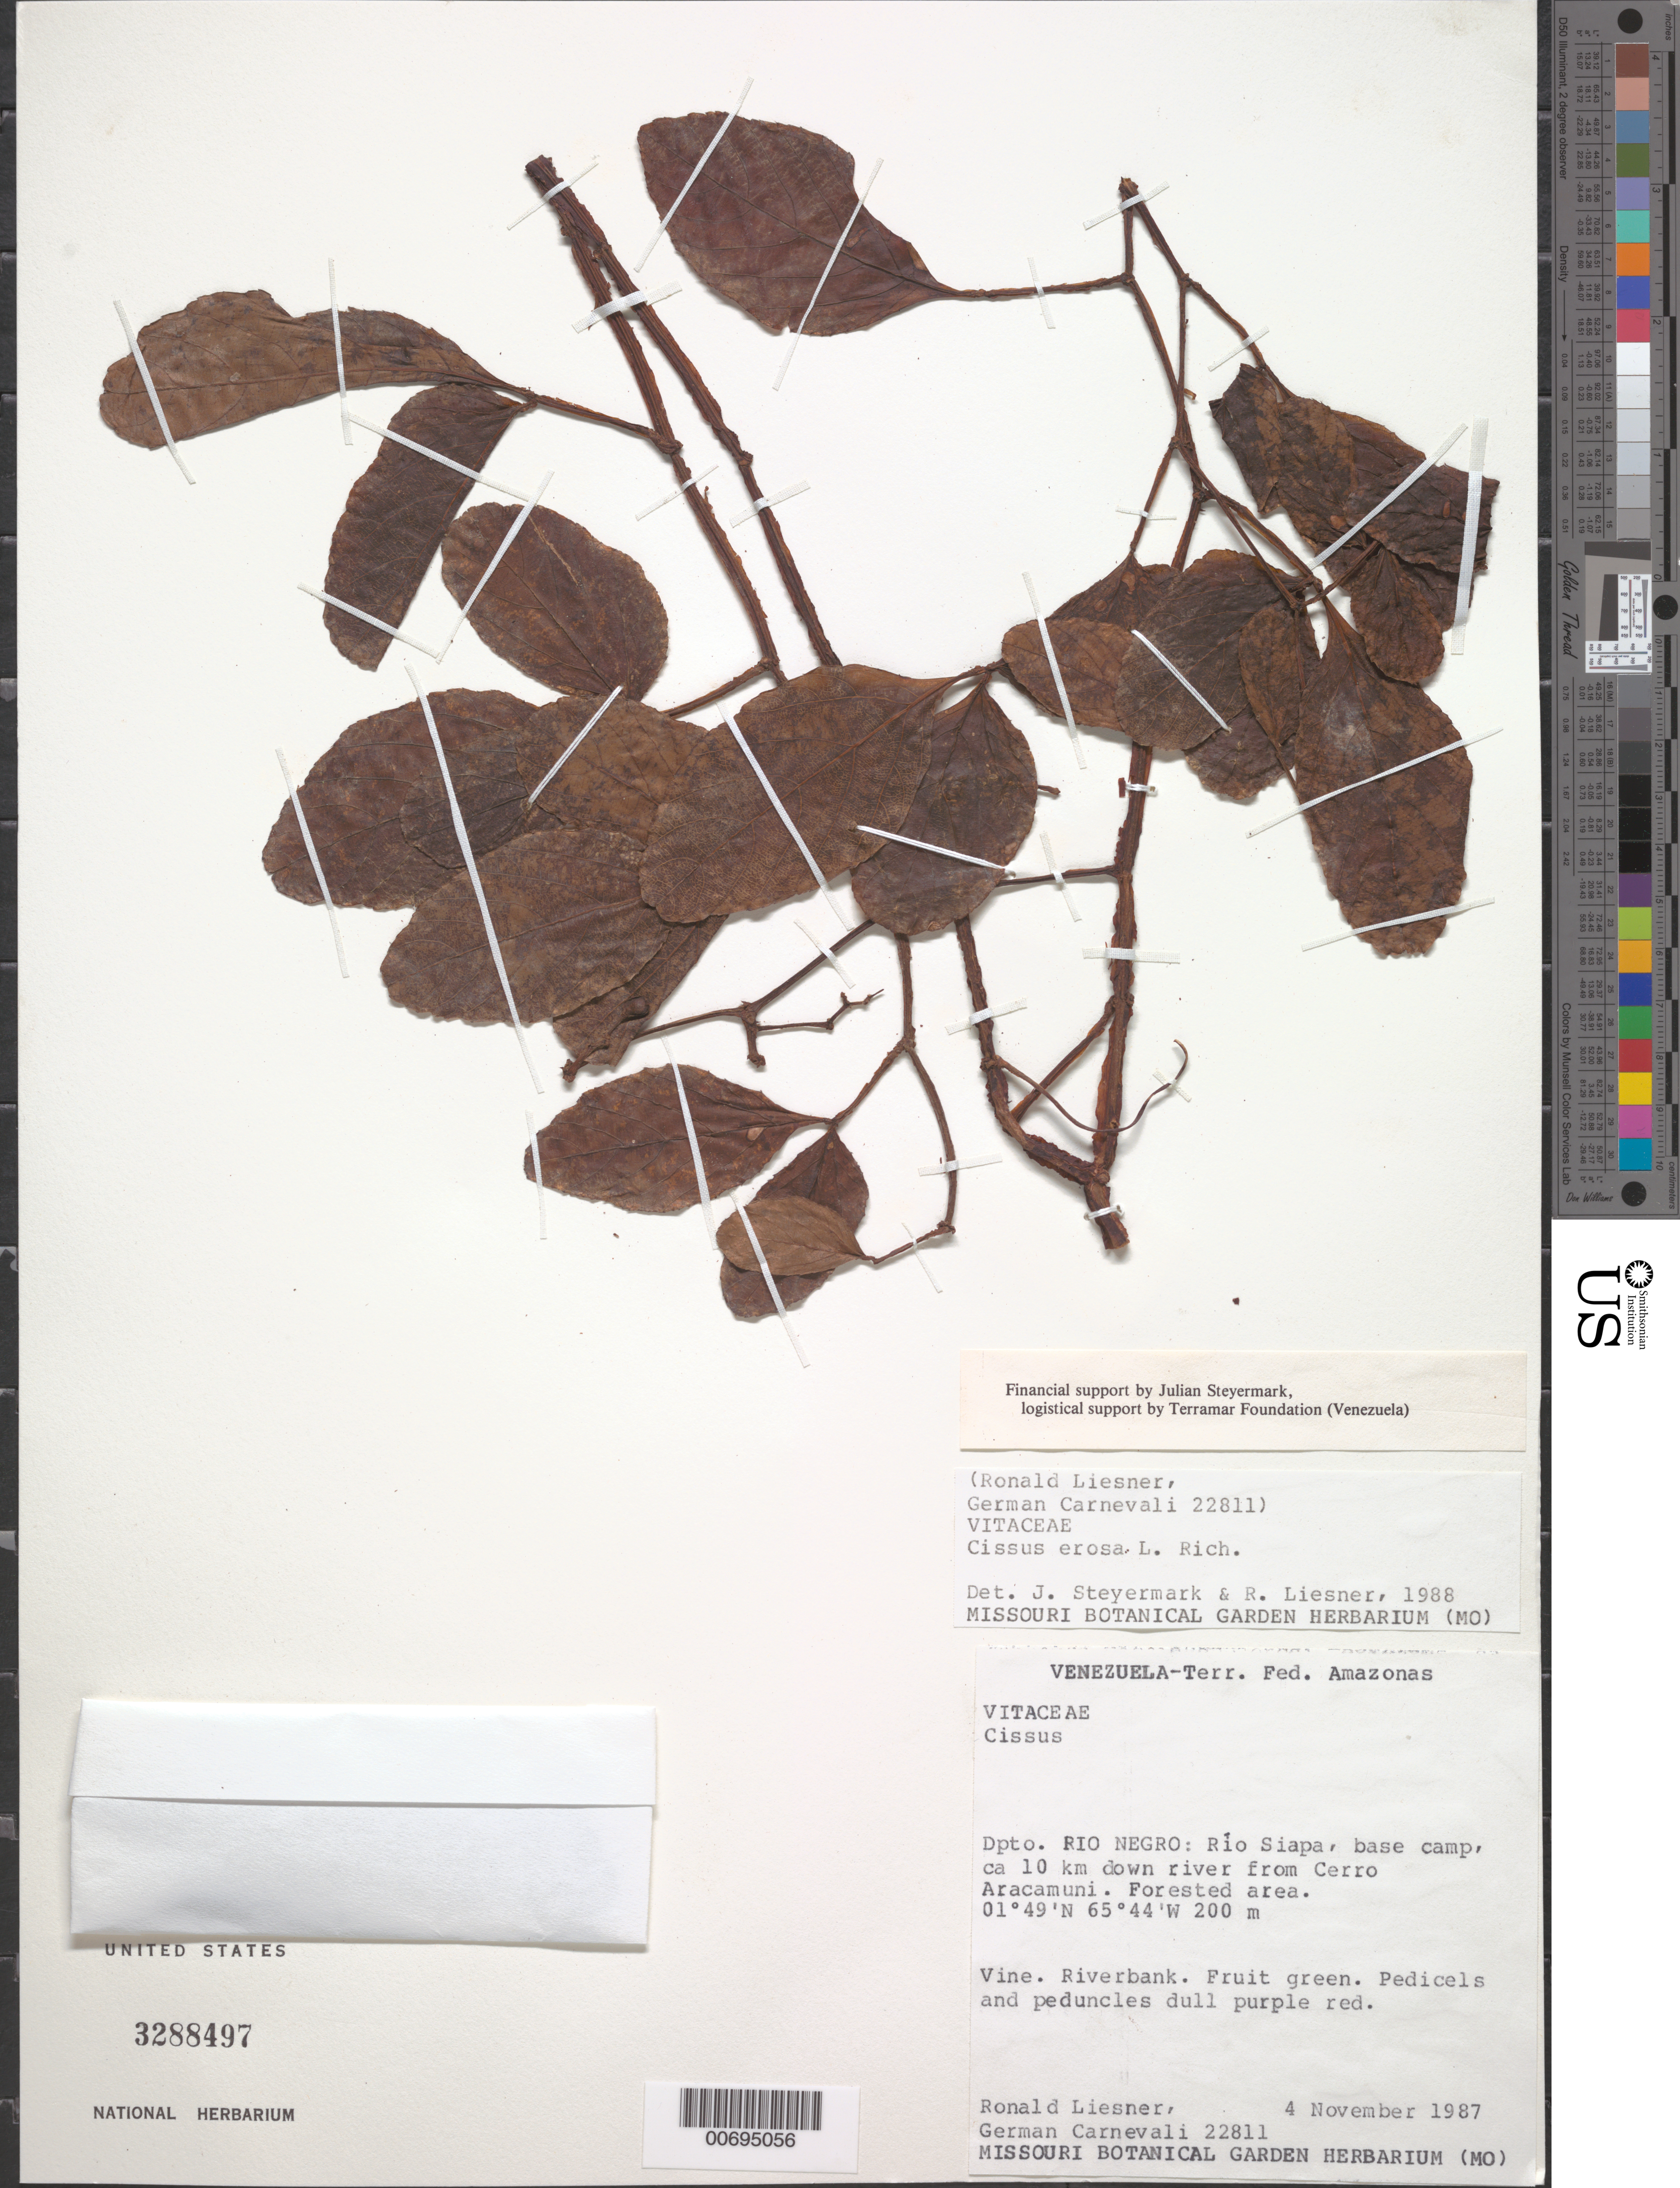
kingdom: Plantae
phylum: Tracheophyta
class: Magnoliopsida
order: Vitales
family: Vitaceae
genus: Cissus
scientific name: Cissus erosa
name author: Rich.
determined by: Steyermark, J. A.; Liesner, R. L.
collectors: R. L. Liesner & G. Carnevali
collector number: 22811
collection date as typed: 4-Nov-87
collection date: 1987-11-04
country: Venezuela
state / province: Amazonas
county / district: Río Negro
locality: Río Siapa, 10 km from Cerro Aracamuni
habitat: Forested area, riverbank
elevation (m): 200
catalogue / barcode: US 3288497